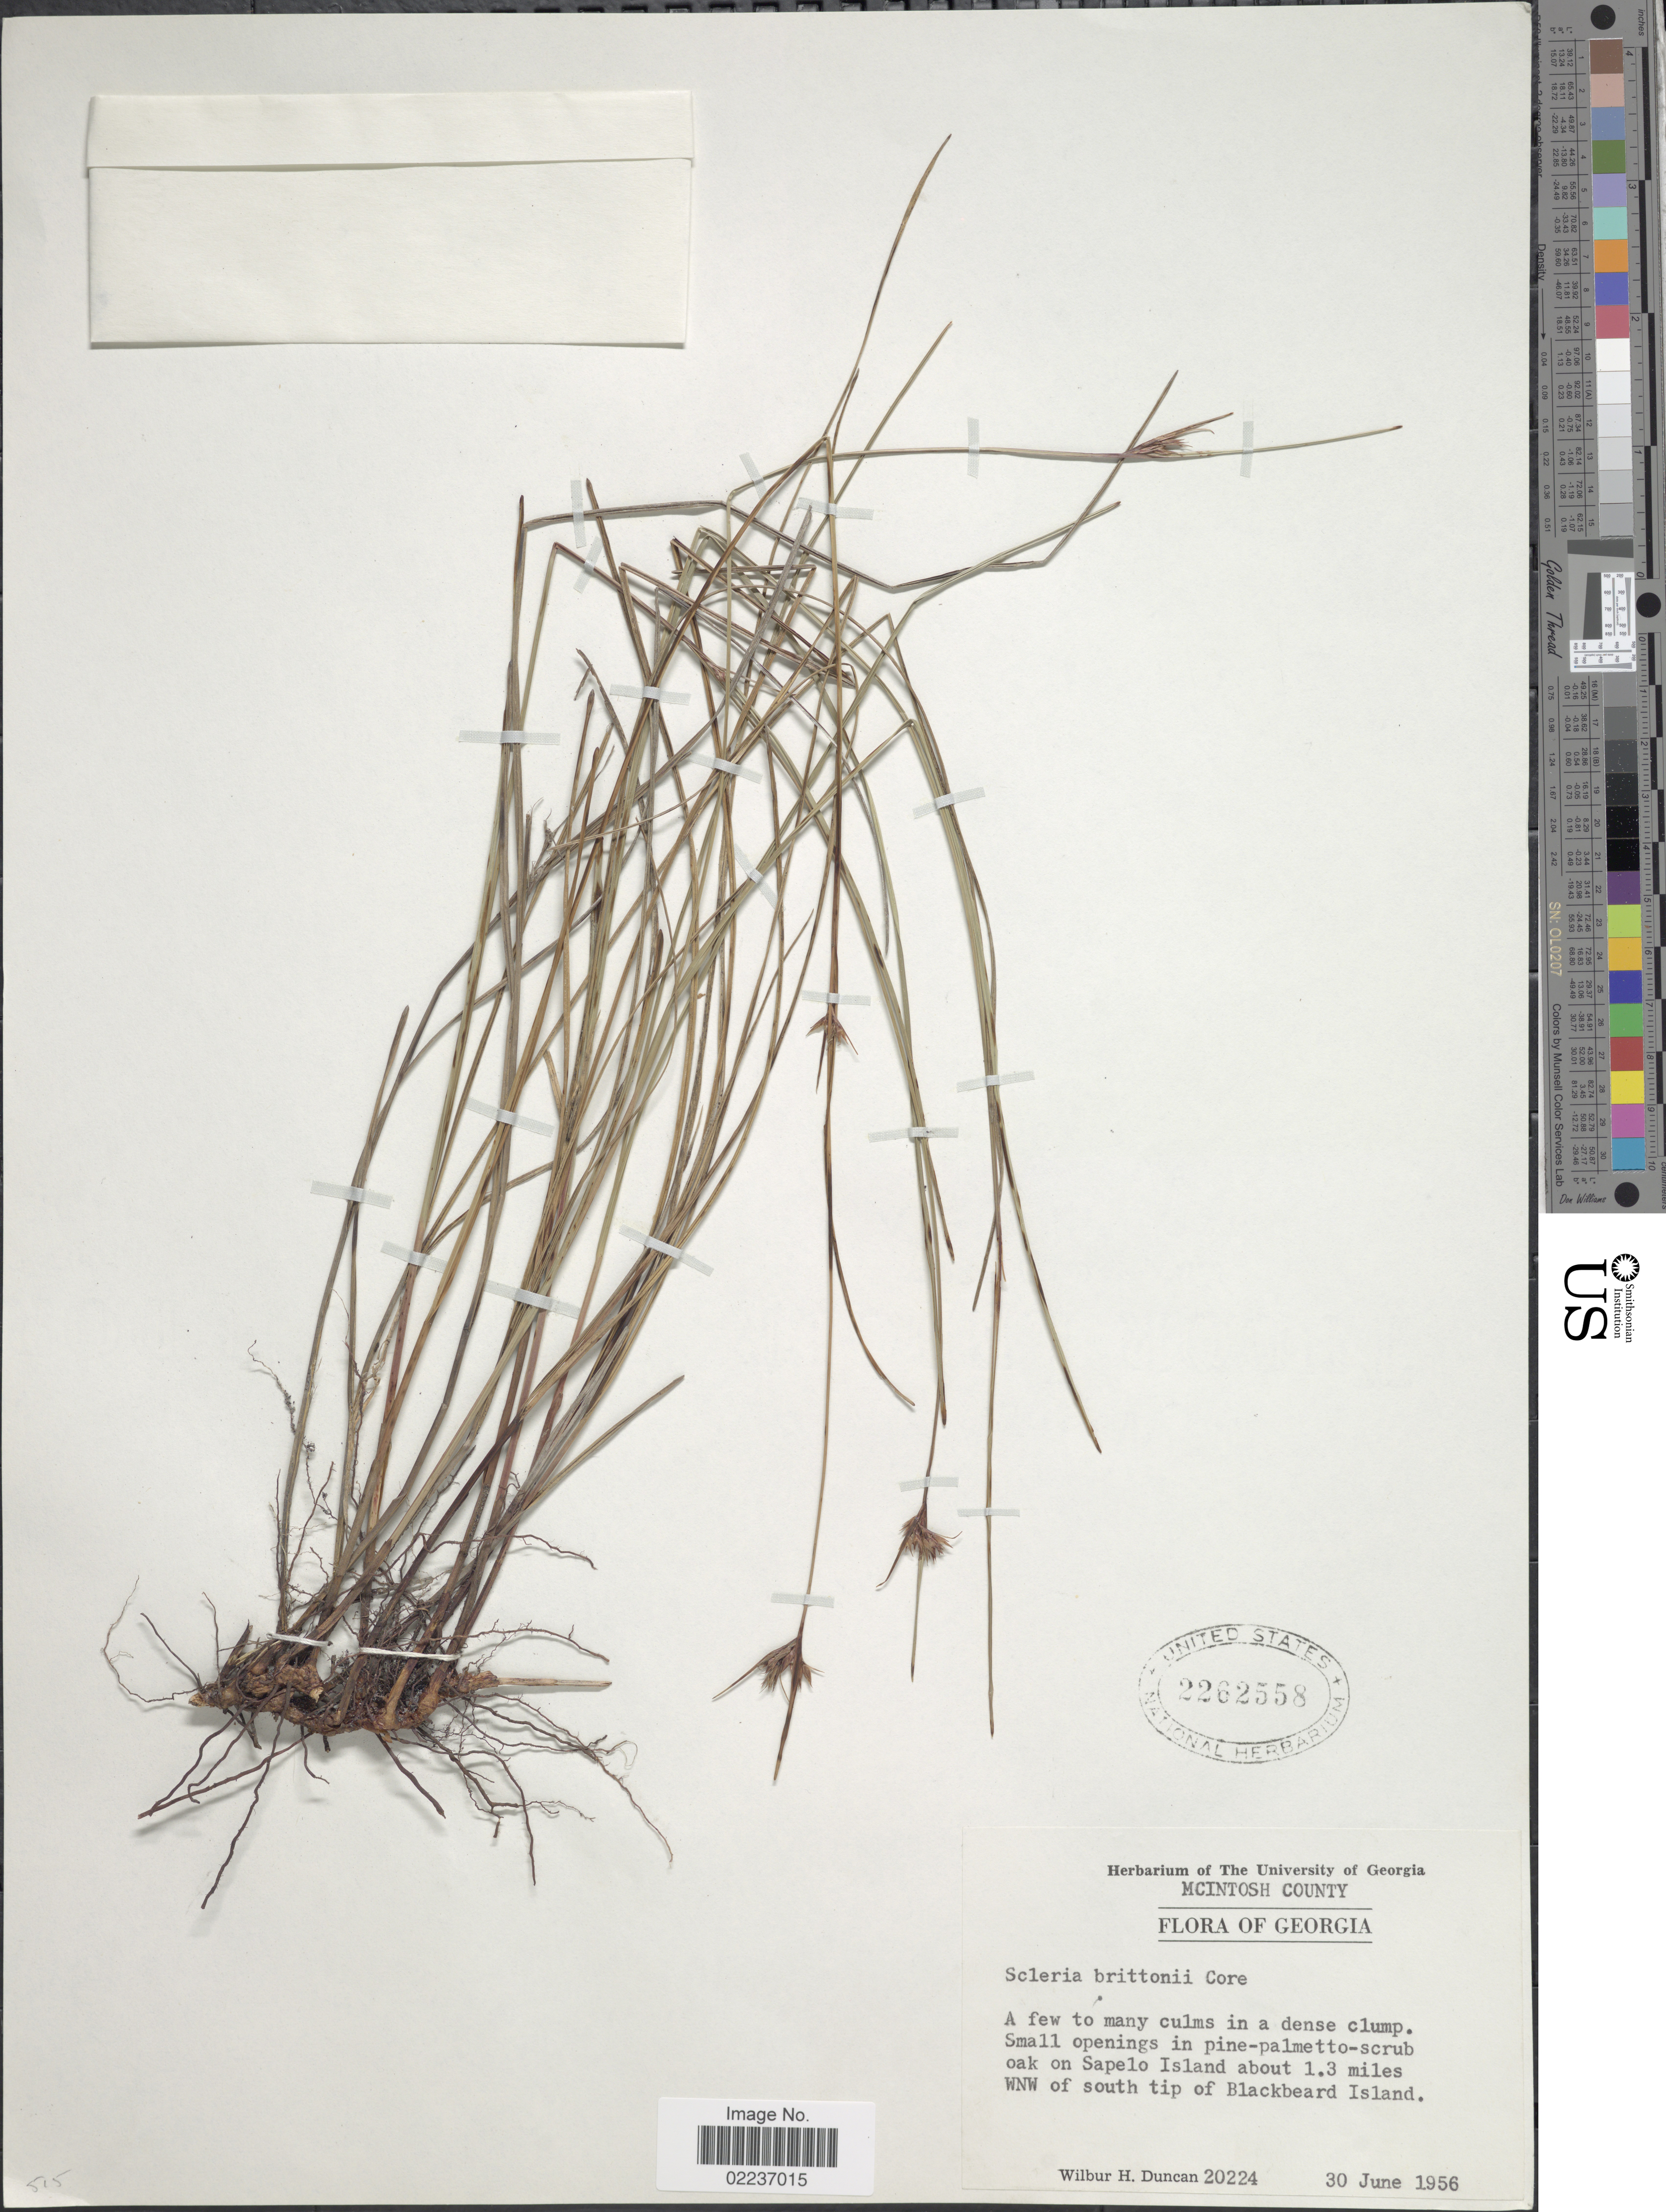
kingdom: Plantae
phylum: Tracheophyta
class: Liliopsida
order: Poales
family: Cyperaceae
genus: Scleria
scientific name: Scleria brittonii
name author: Core ex Small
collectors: W. H. Duncan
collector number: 20224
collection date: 1956-06-30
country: United States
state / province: Georgia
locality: Mcintosh County, oak on Sapelo Island about 1.3 miles WNW of south tip of Blackbeard Island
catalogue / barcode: US 2262558